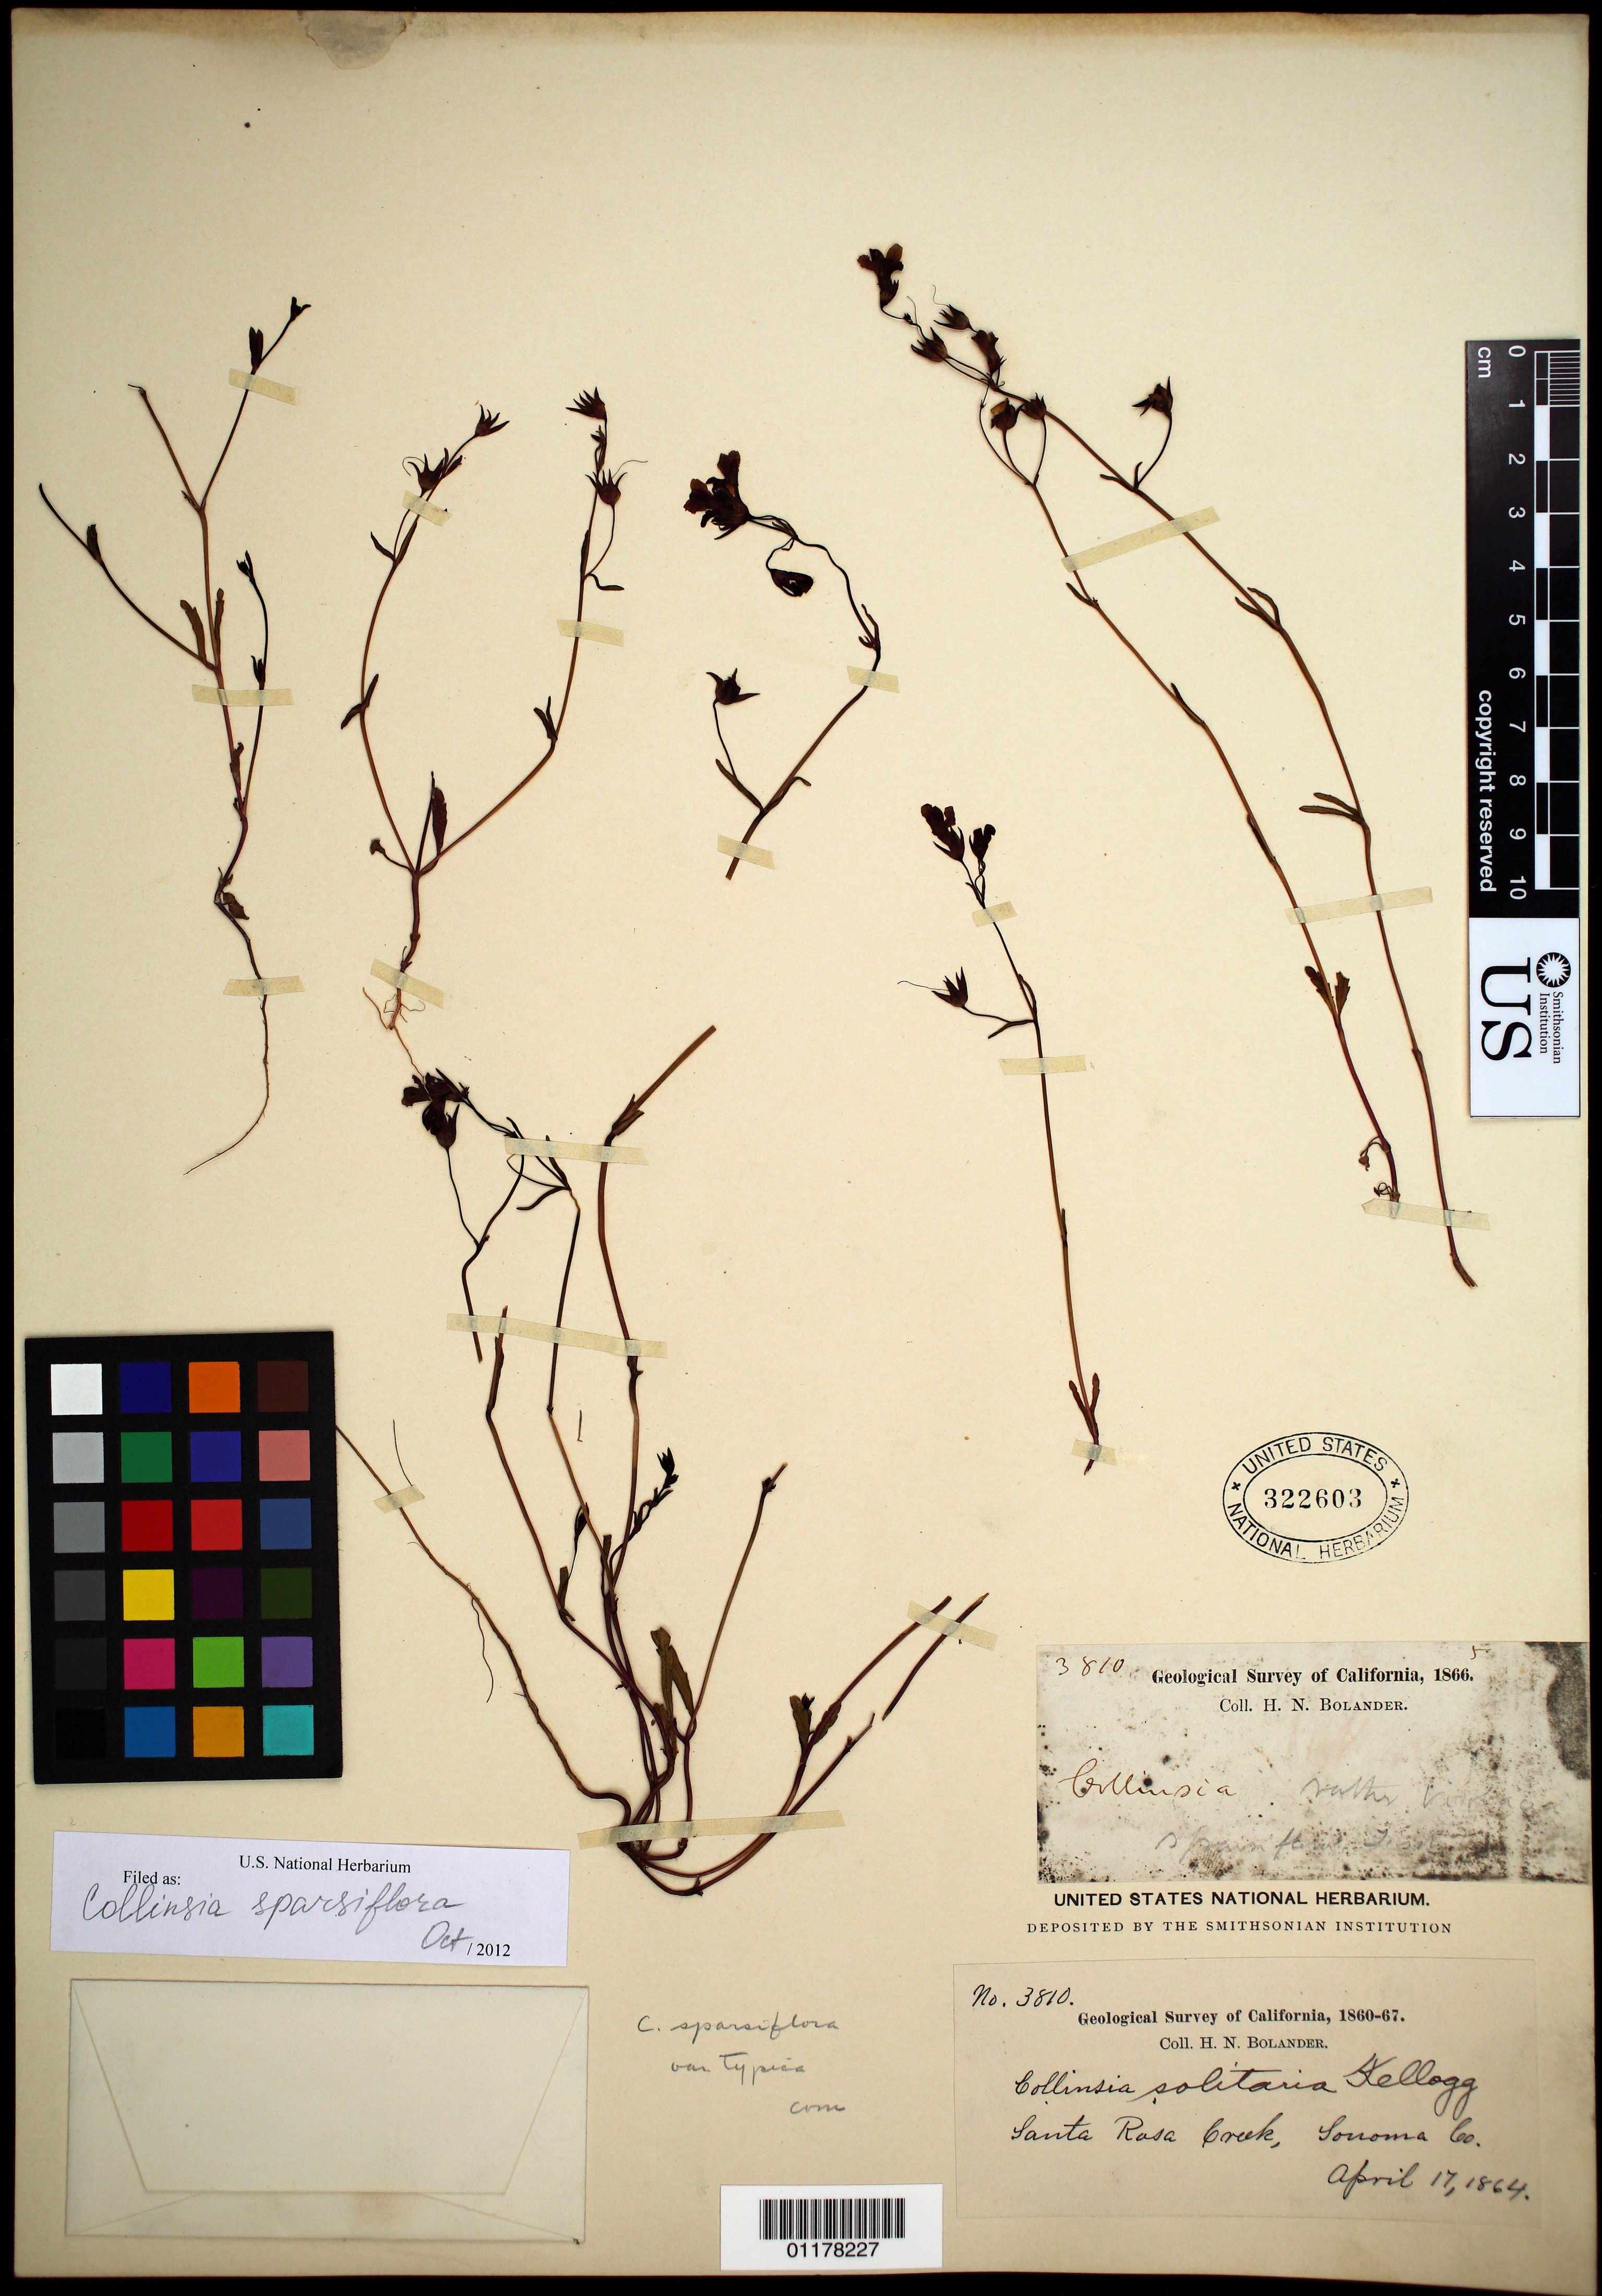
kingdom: Plantae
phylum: Tracheophyta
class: Magnoliopsida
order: Lamiales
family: Plantaginaceae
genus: Collinsia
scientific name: Collinsia sparsiflora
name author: Fisch. & C.A. Mey.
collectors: H. Bolander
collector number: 3810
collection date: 1864-04-17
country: United States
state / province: California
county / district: Sonoma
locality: Santa Rosa Creek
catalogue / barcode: US 322603